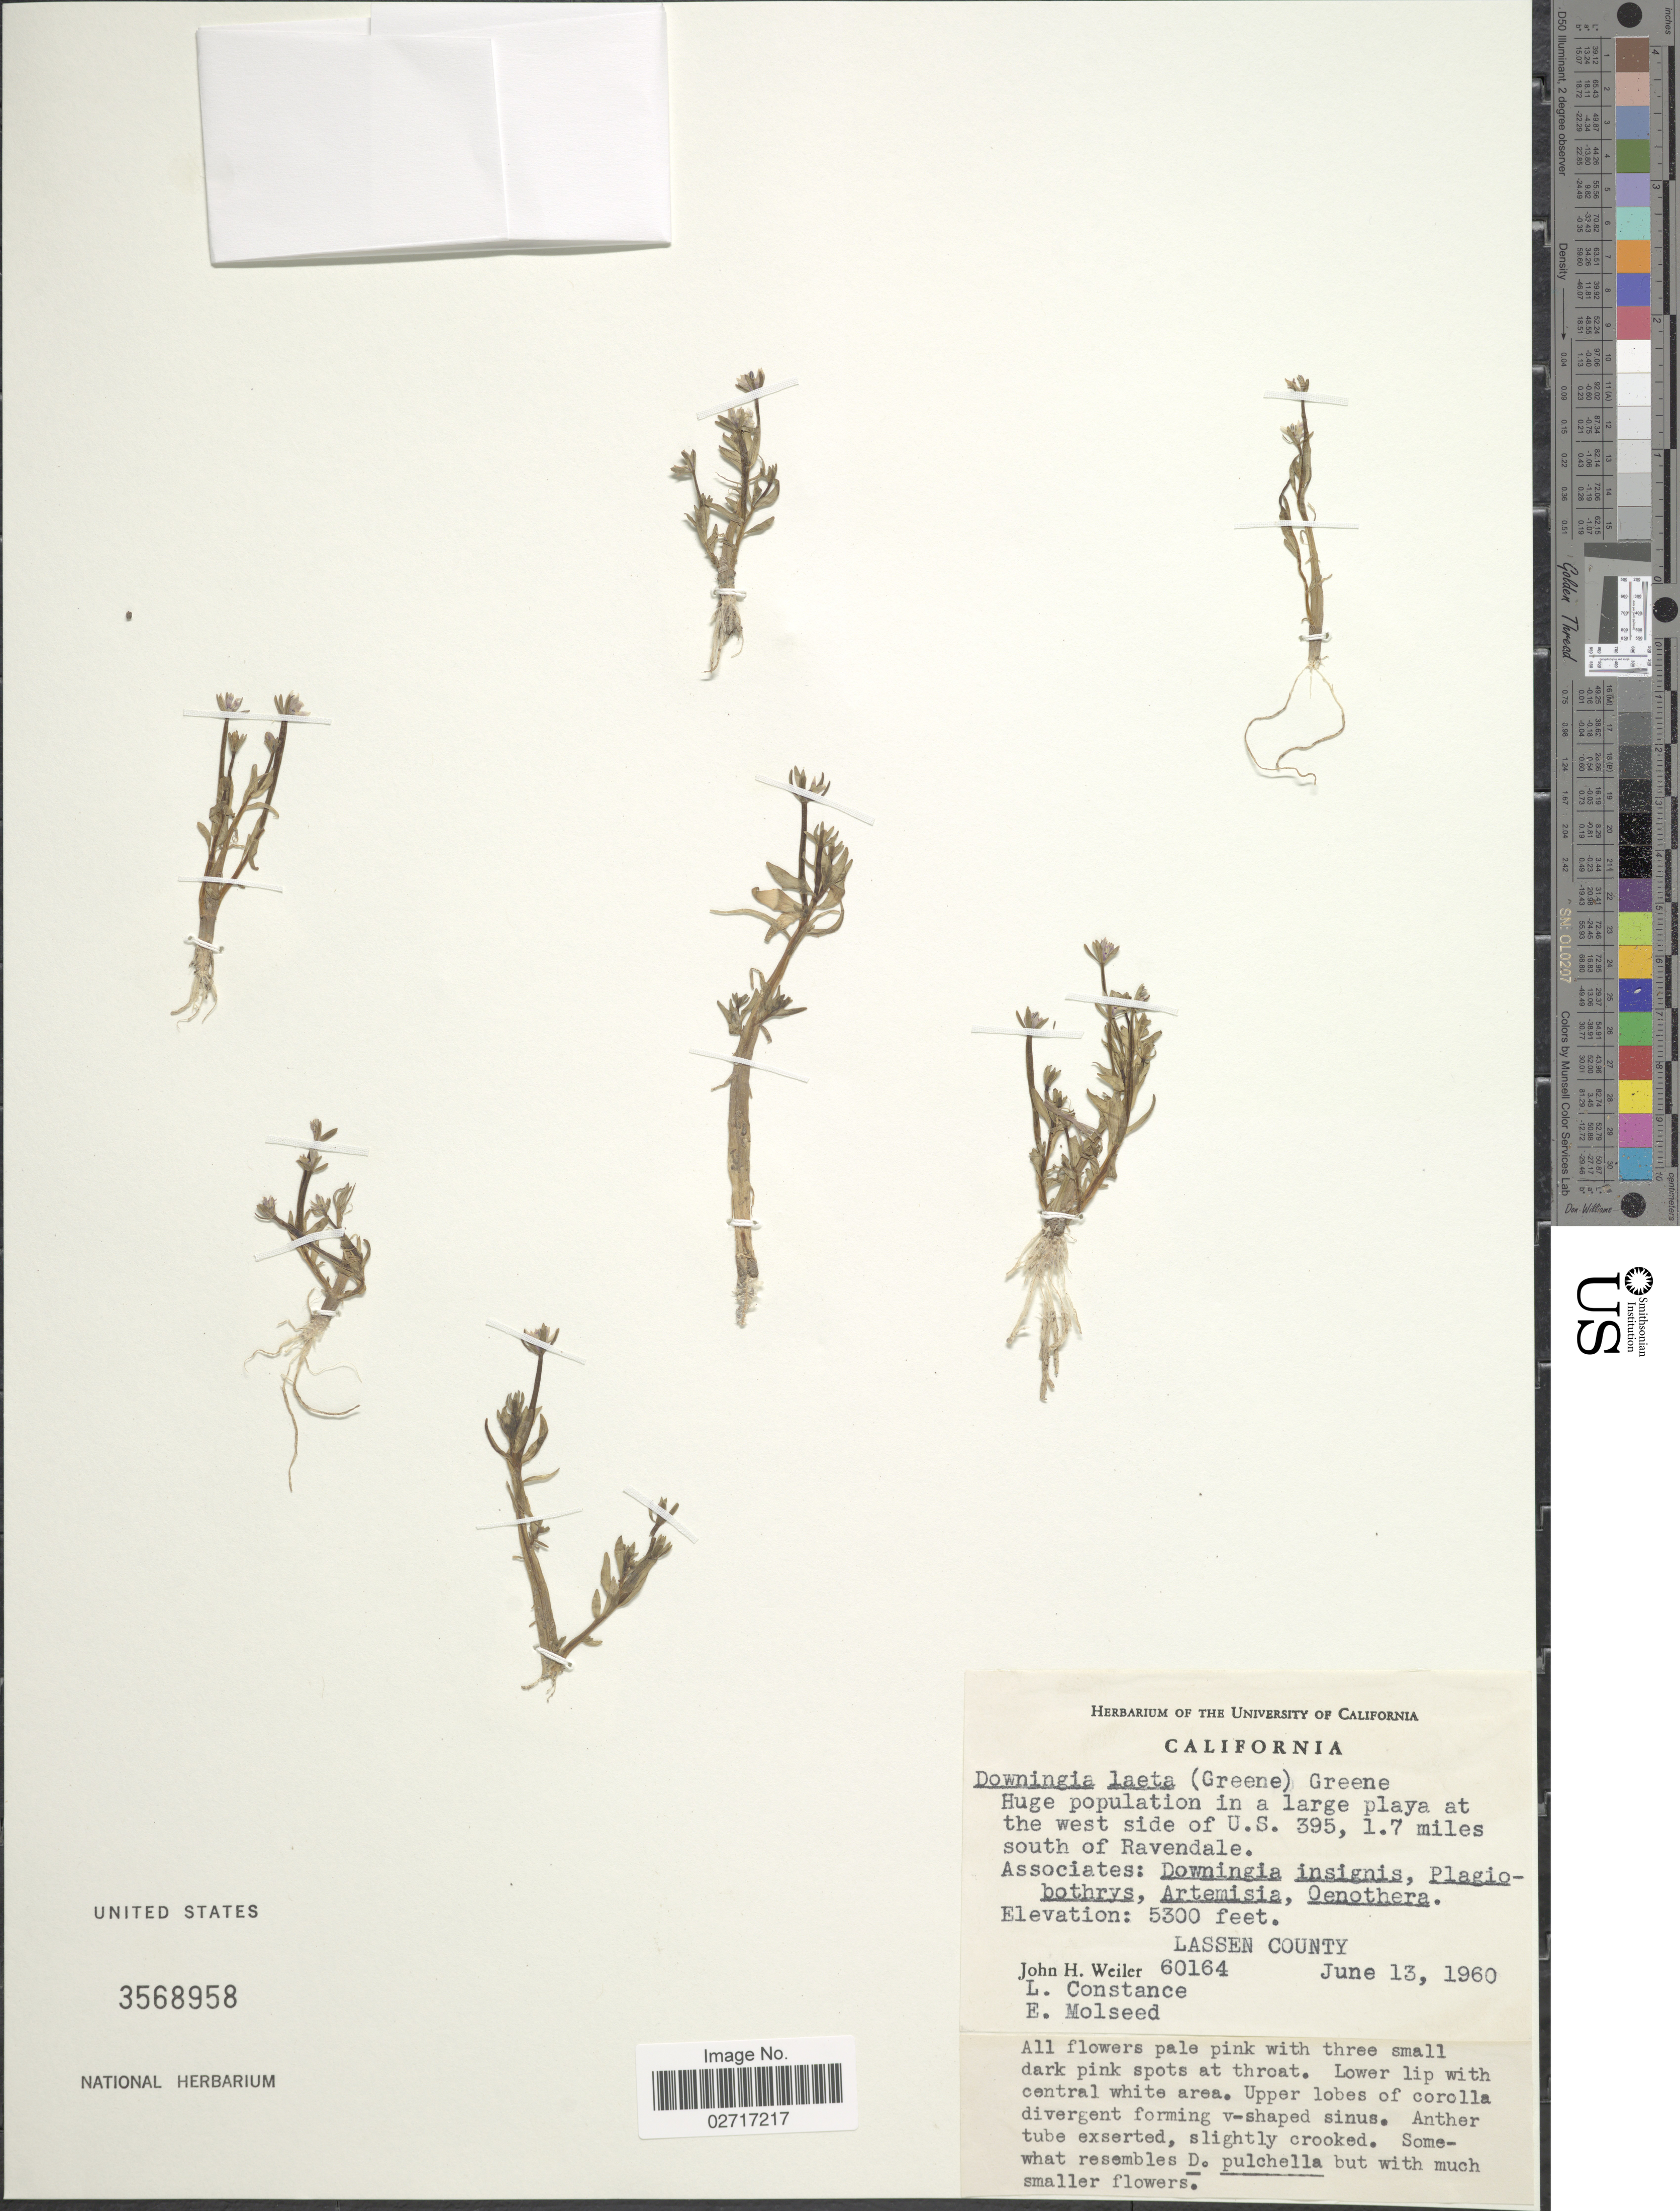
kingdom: Plantae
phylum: Tracheophyta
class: Magnoliopsida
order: Asterales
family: Campanulaceae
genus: Downingia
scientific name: Downingia laeta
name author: Greene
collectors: J. H. Weiler, L. Constance & E. Molseed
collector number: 60164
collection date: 1960-06-13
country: United States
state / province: California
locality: Huge plantation in a large playa at the west side of the U.S. 395, 1.7 miles south of Ravendale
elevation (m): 1615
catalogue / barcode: US 3568958